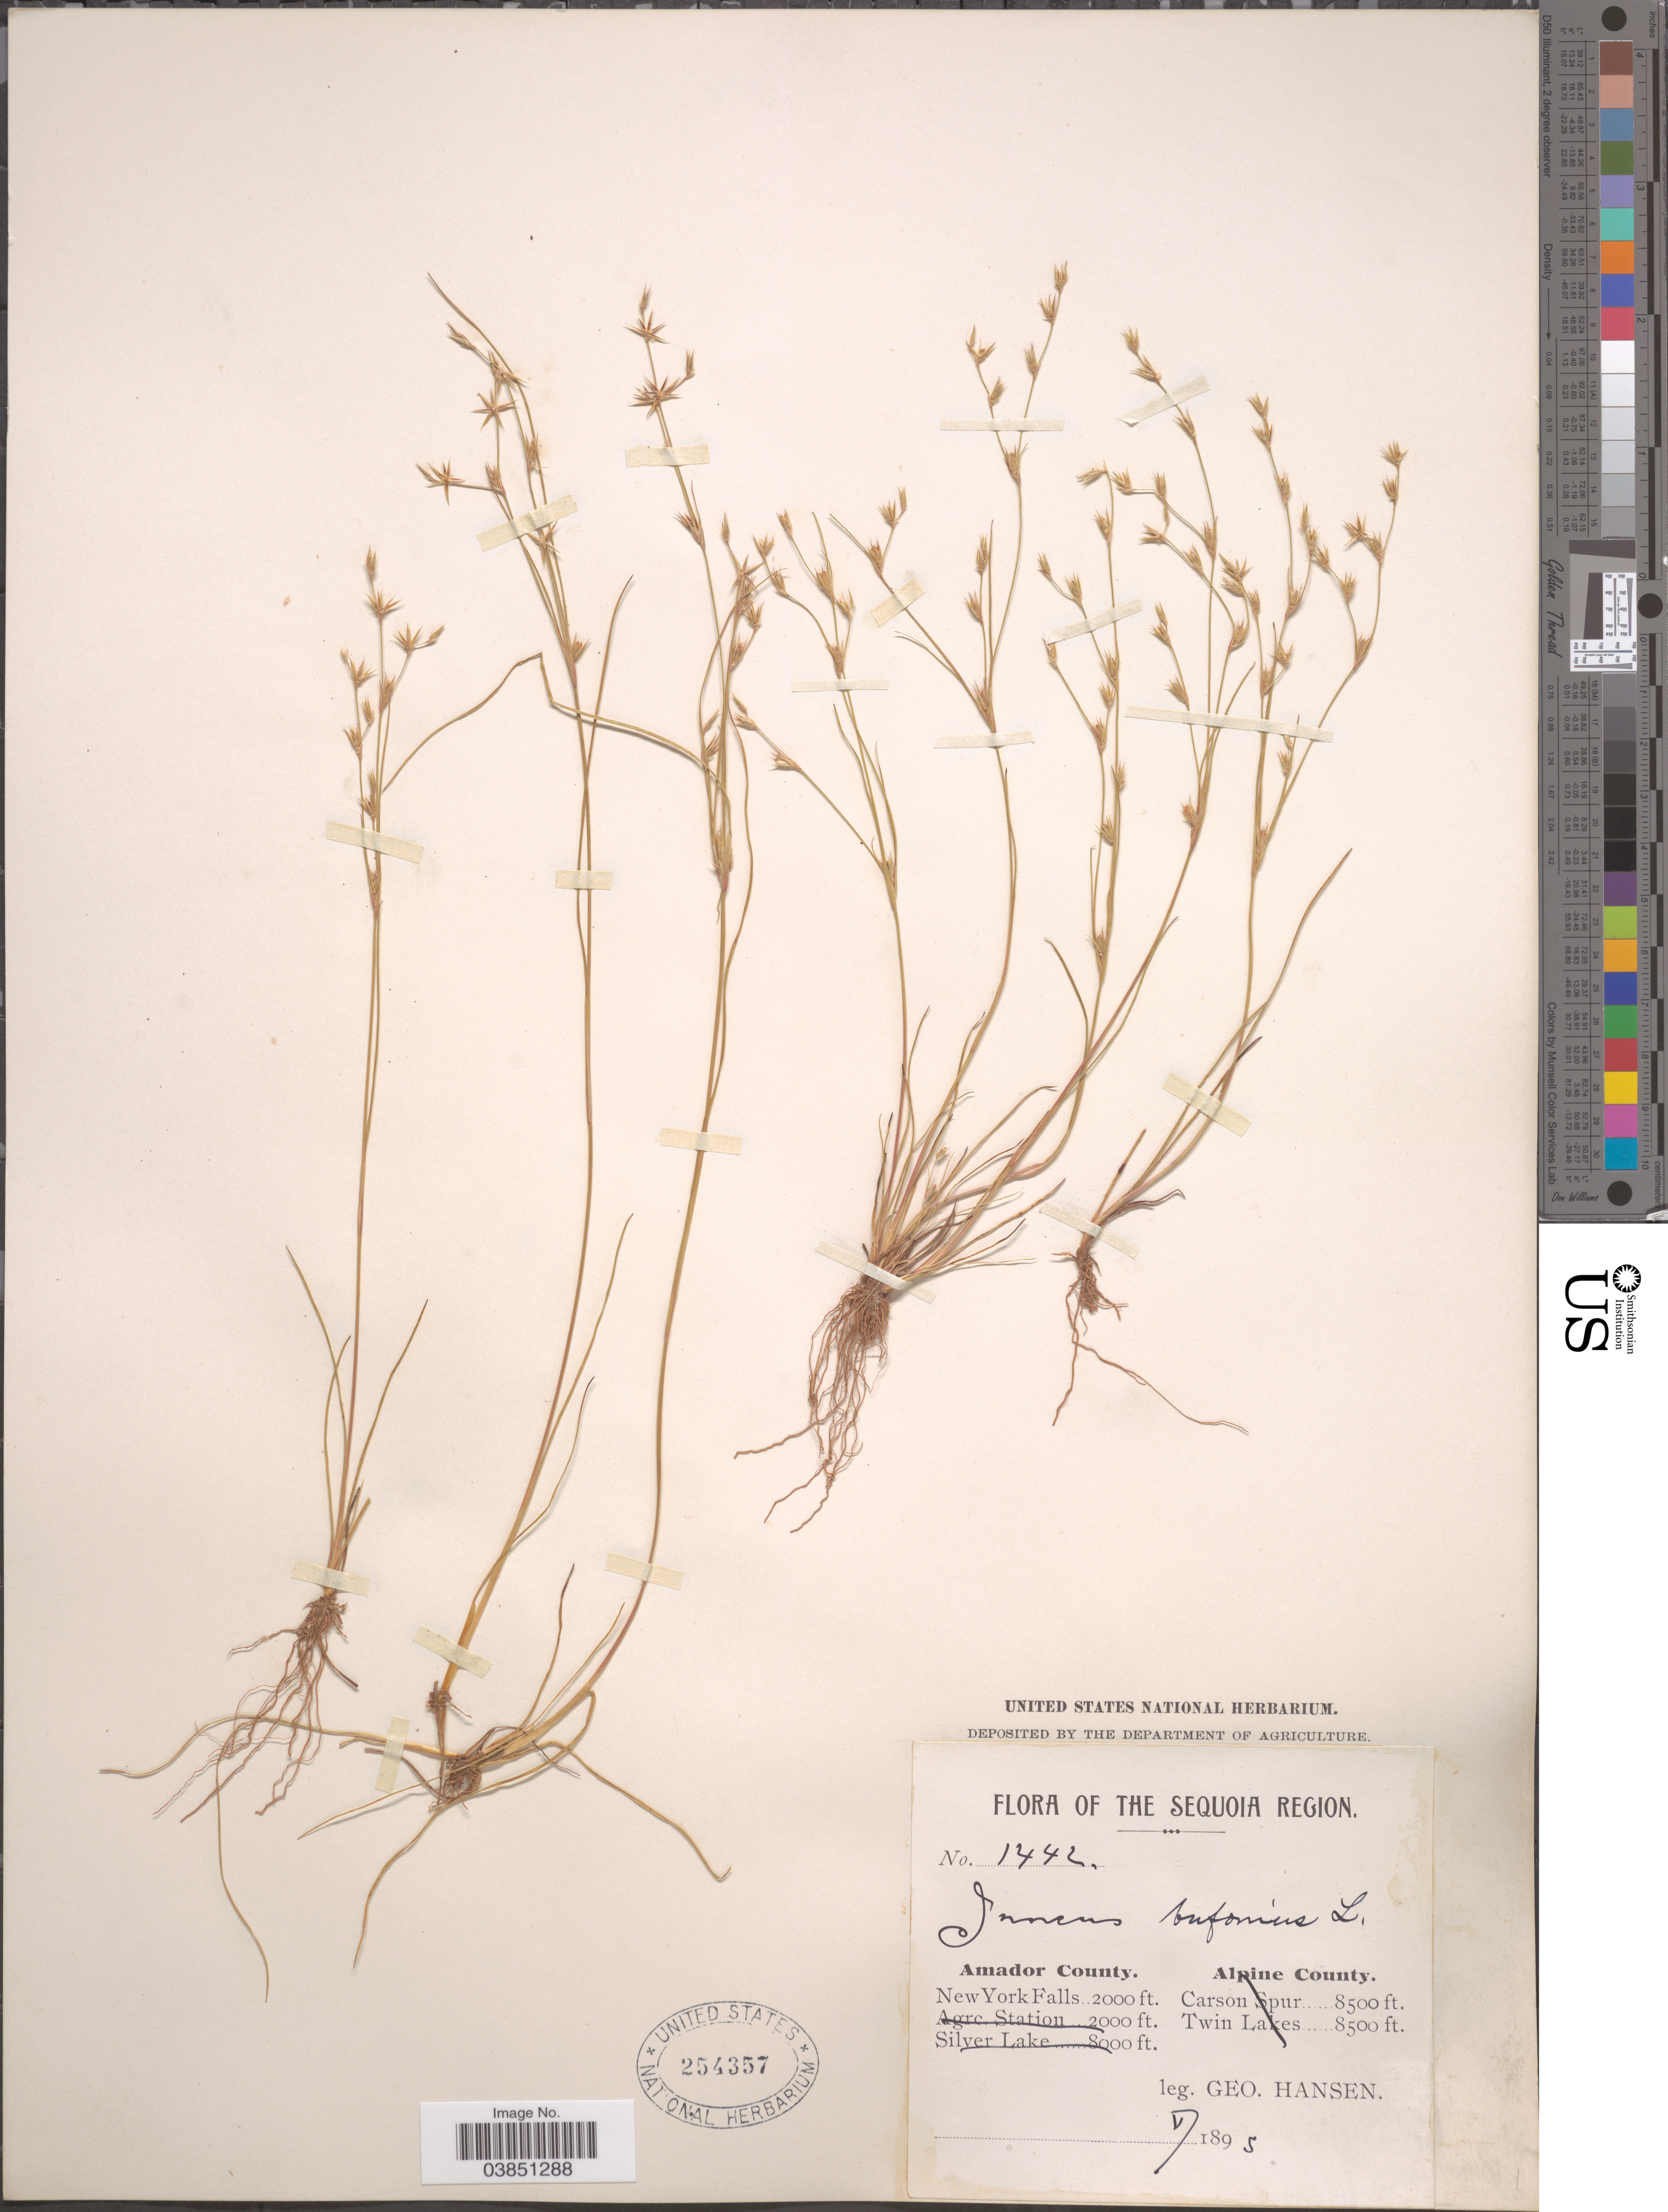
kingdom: Plantae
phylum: Tracheophyta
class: Liliopsida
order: Poales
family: Juncaceae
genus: Juncus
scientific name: Juncus bufonius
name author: L.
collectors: G. Hansen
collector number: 1442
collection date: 1895-05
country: United States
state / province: California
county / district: Amador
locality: Sequoia Region. Amador County. New York Falls.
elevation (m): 610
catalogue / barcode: US 254357